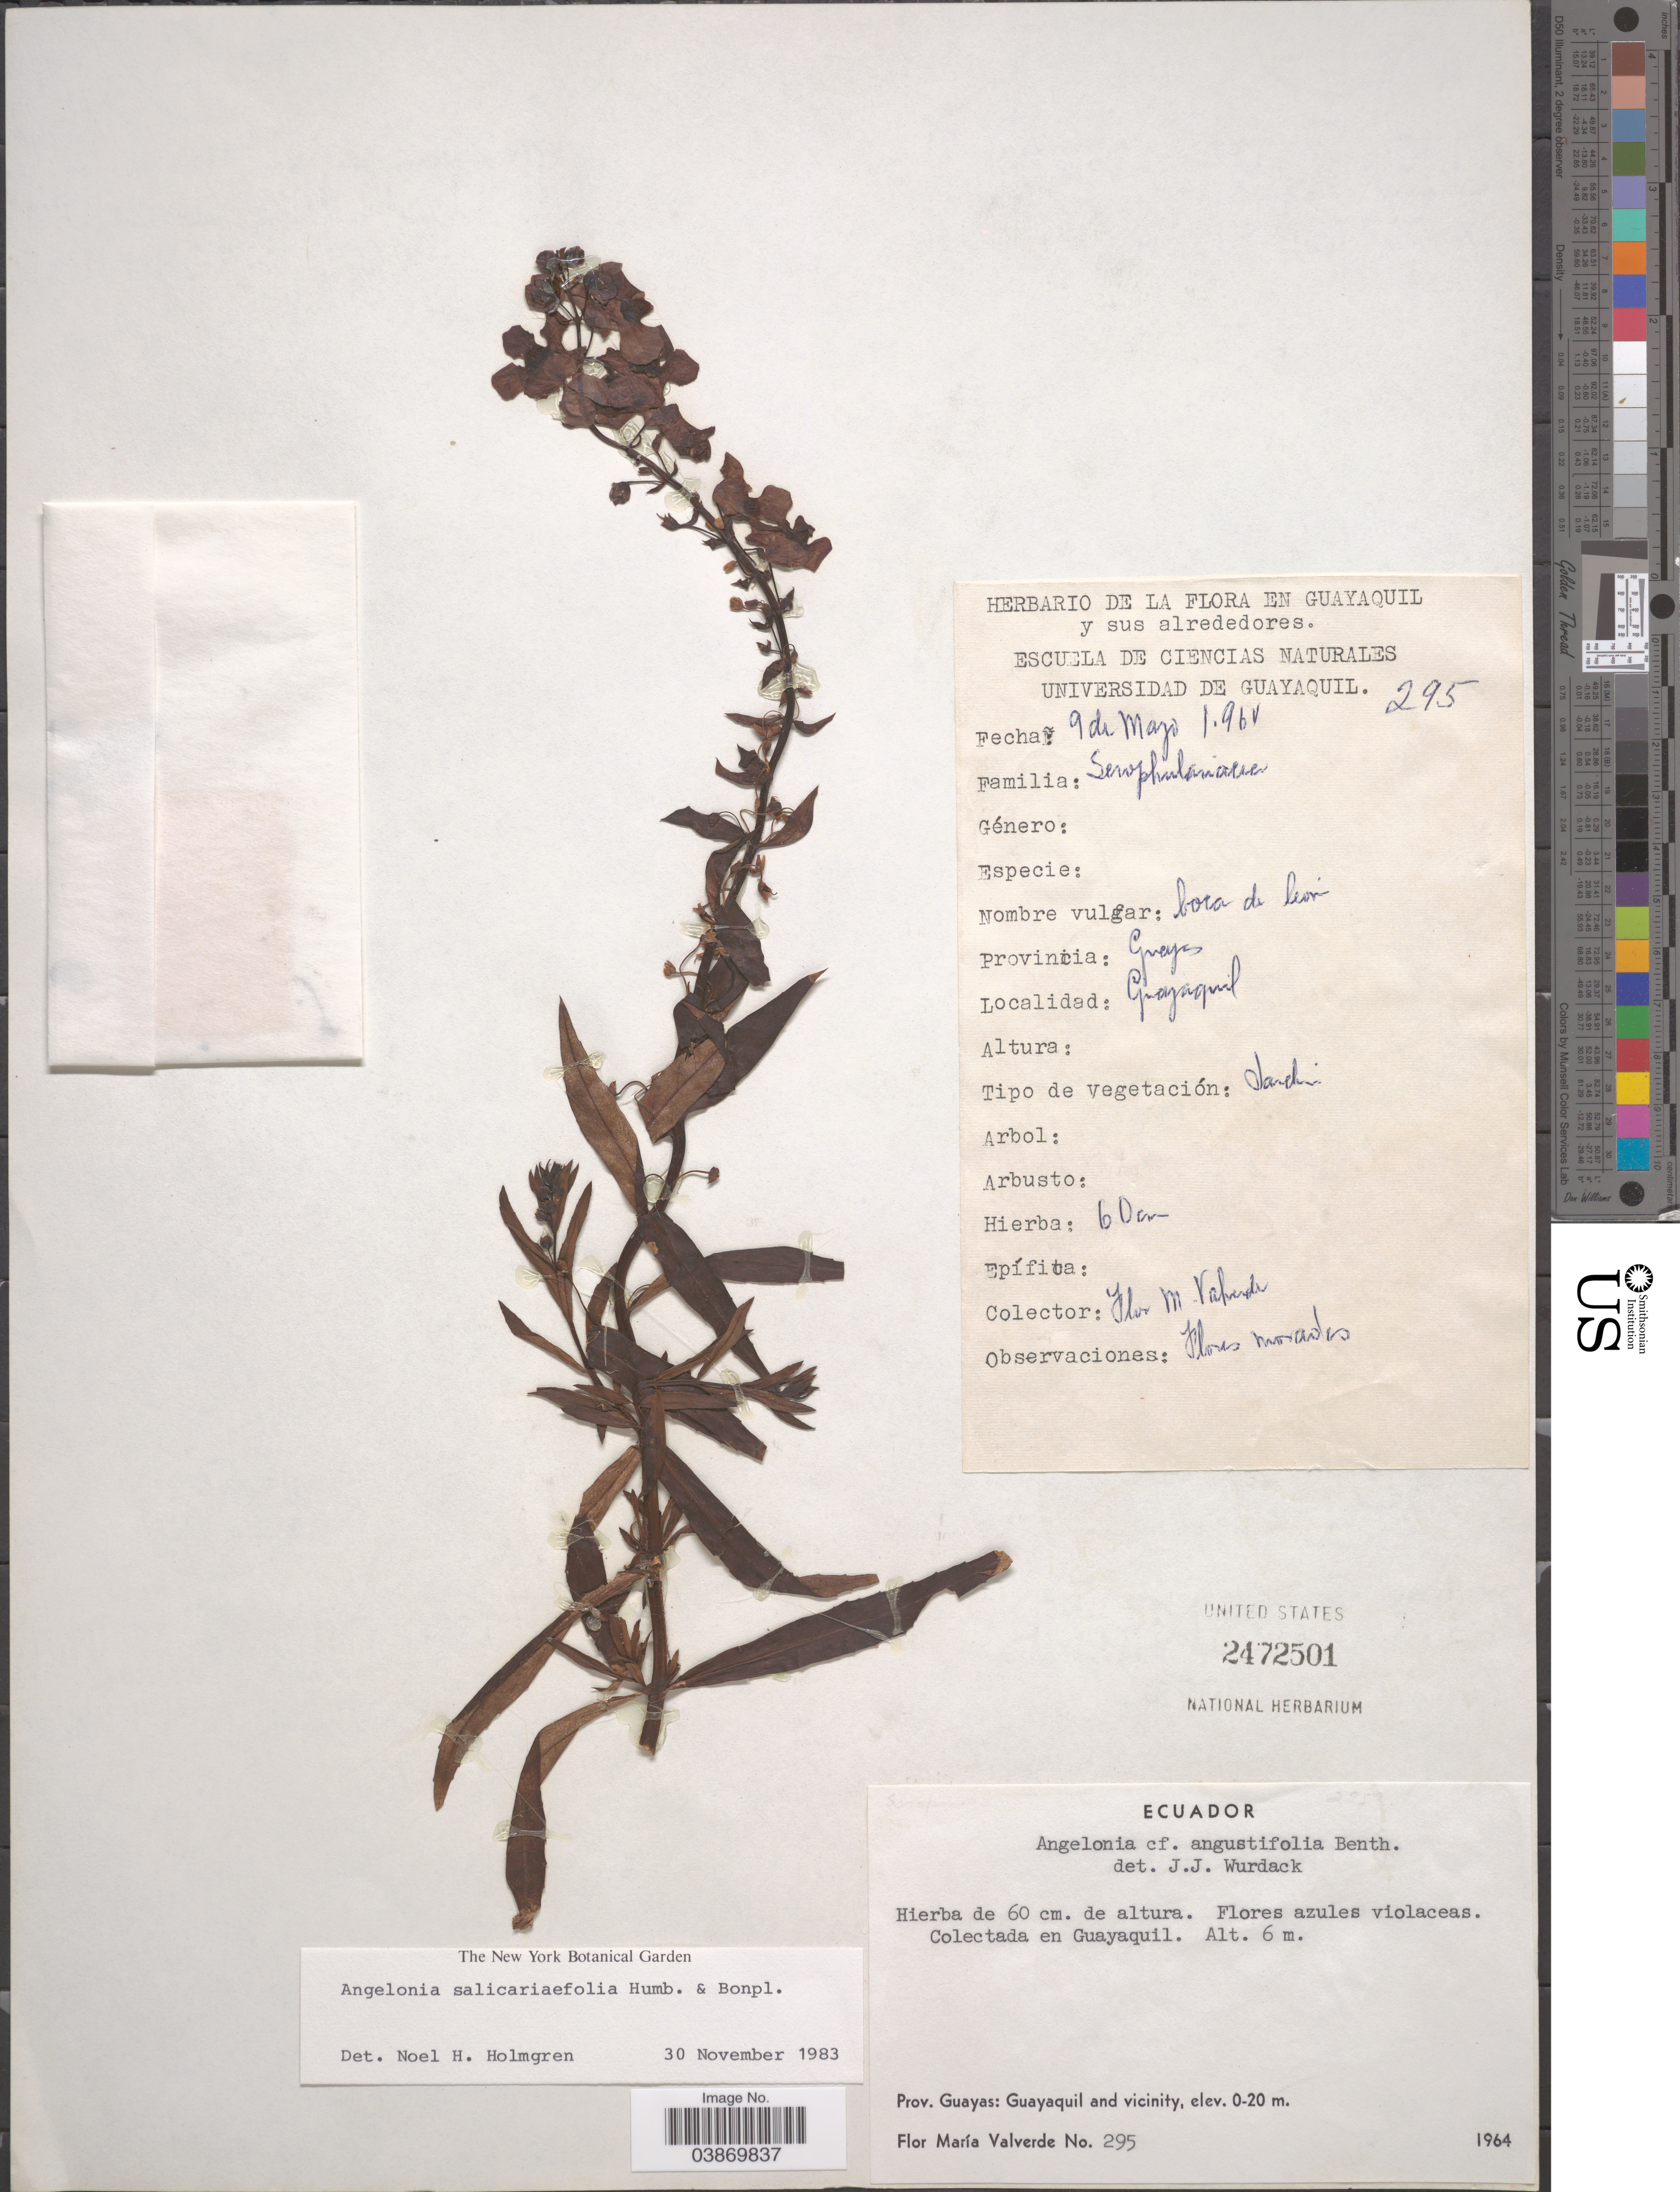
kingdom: Plantae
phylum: Tracheophyta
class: Magnoliopsida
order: Lamiales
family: Plantaginaceae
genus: Angelonia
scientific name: Angelonia salicariifolia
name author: Bonpl.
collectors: F. M. Valverde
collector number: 295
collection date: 1964-05-09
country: Ecuador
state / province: Guayas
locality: Guayaquil and vicinity.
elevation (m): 0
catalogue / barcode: US 2472501